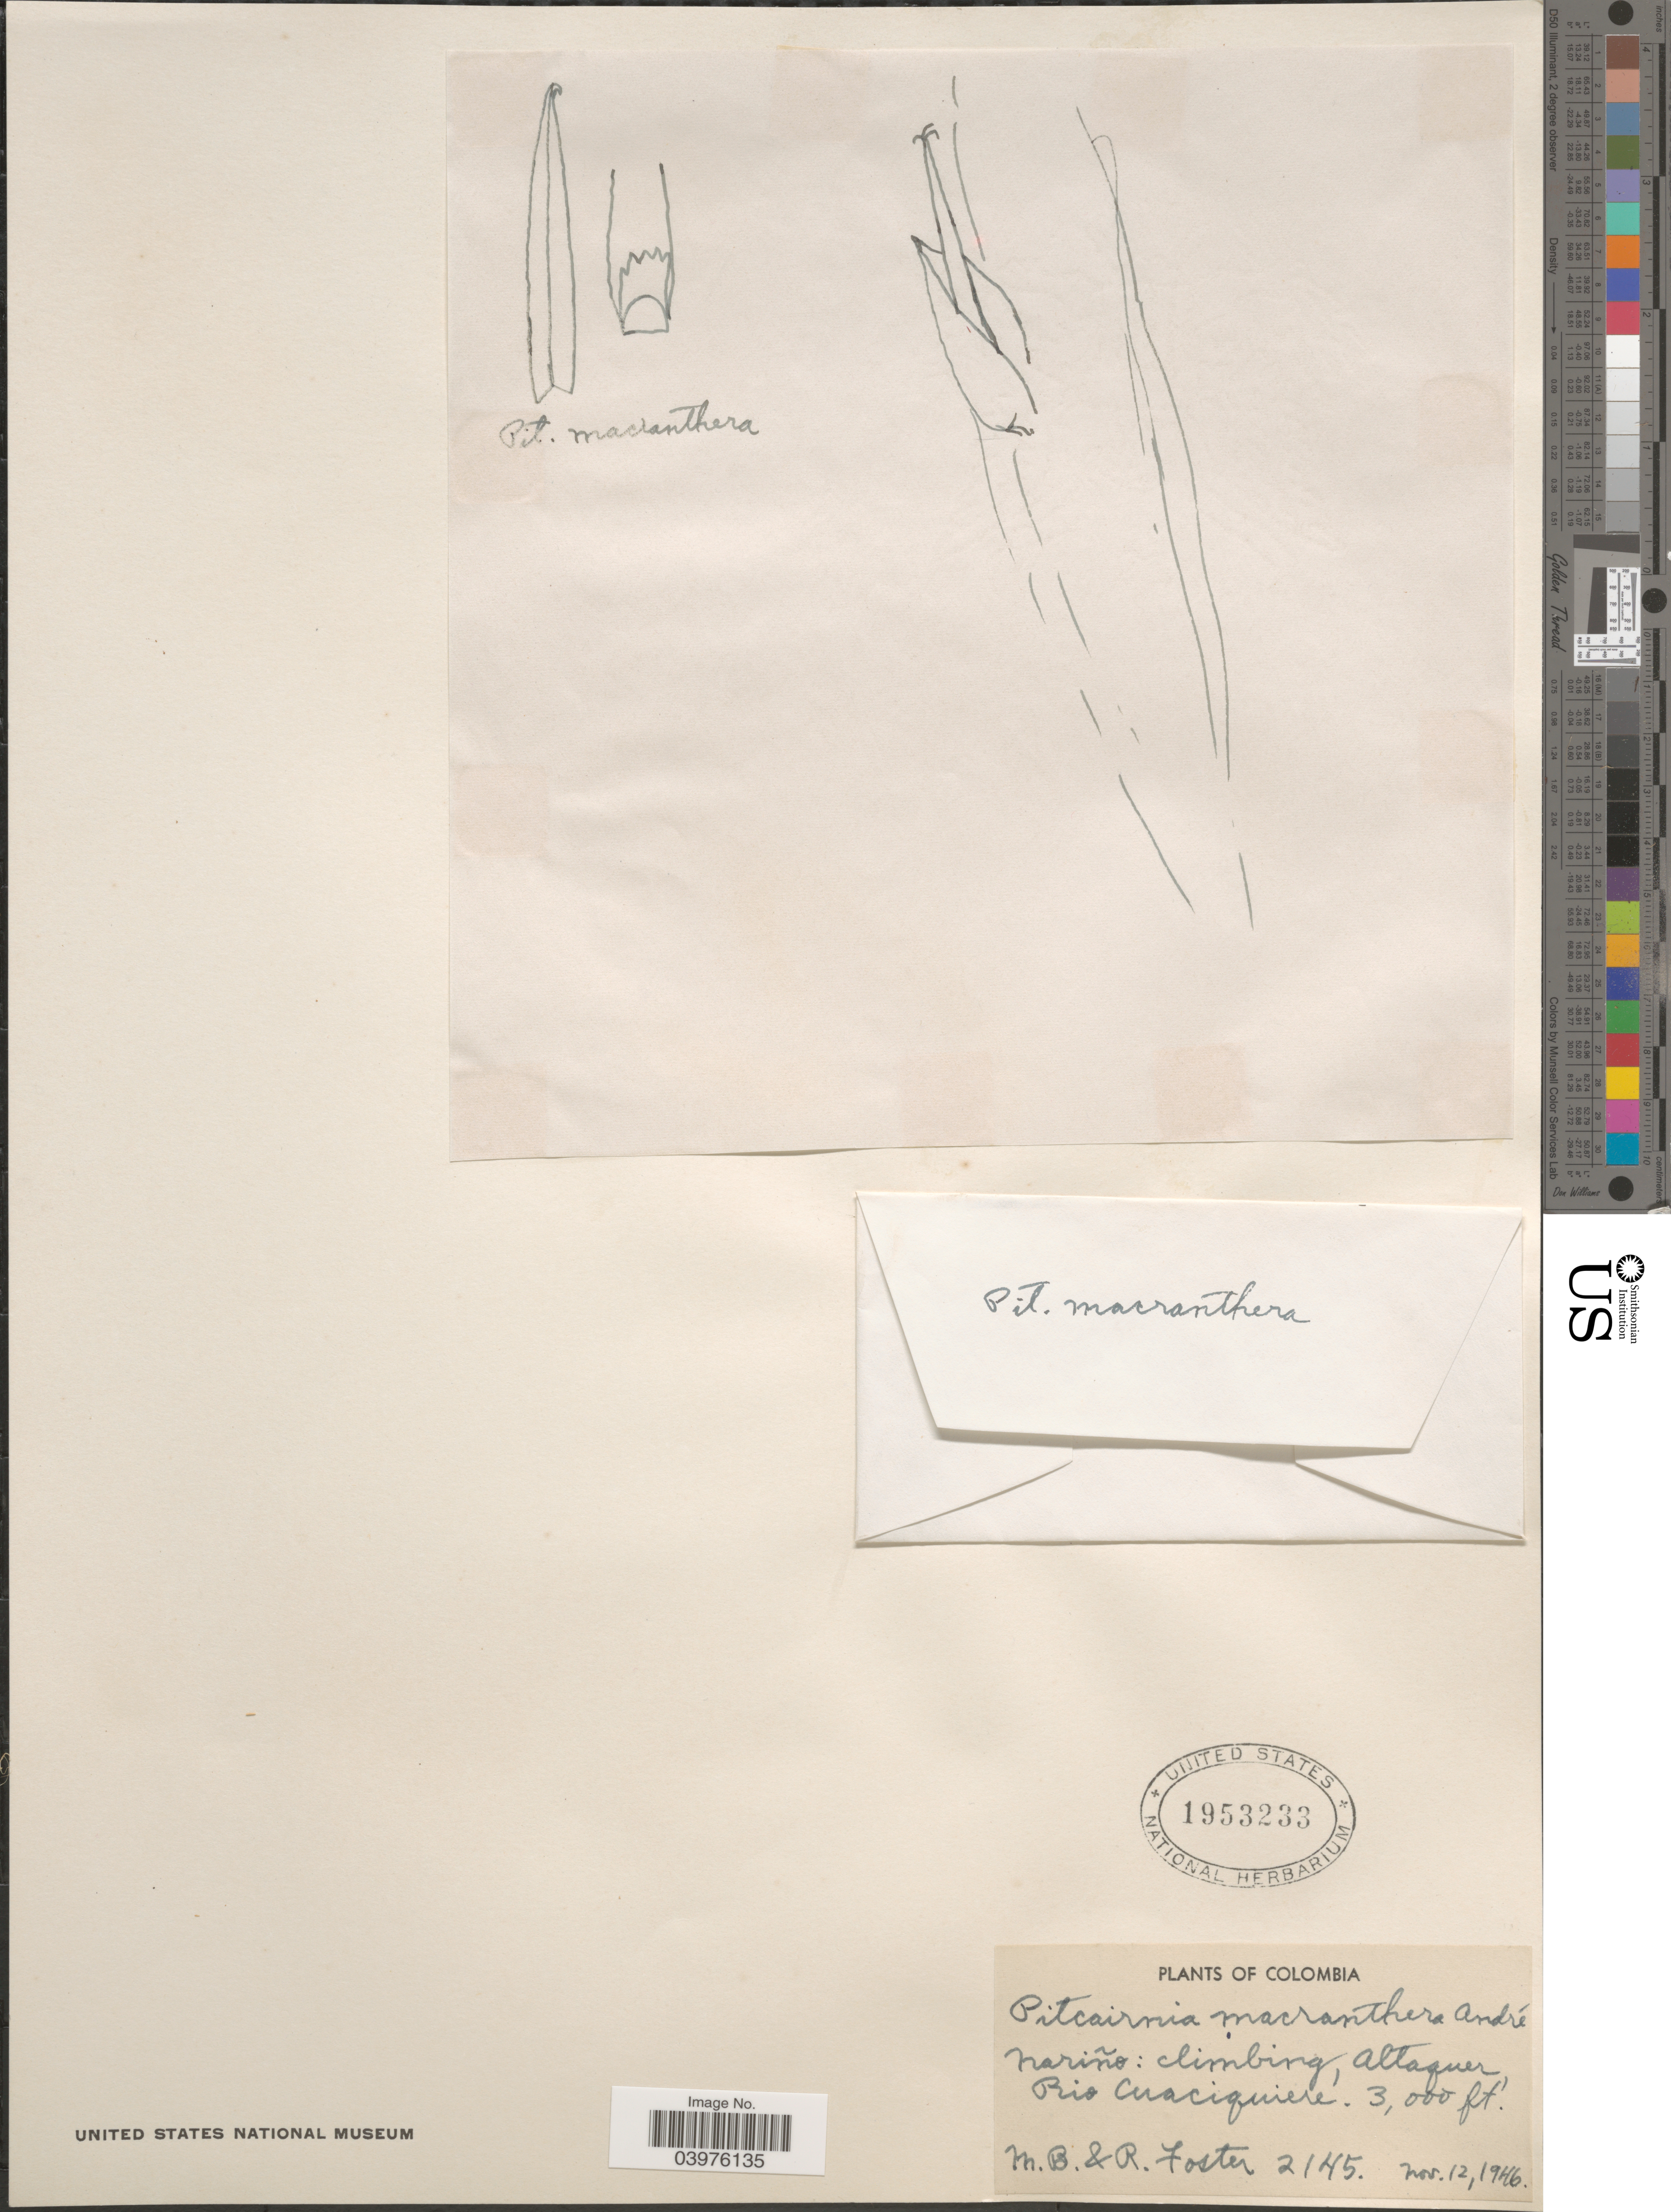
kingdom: Plantae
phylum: Tracheophyta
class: Liliopsida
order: Poales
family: Bromeliaceae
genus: Pitcairnia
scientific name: Pitcairnia macranthera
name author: André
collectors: M. B. Foster & R. Foster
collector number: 2145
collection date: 1946-11-12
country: Colombia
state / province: Nariño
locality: Altaquer, Rio Cuaciquiere.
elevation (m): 914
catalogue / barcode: US 1953233